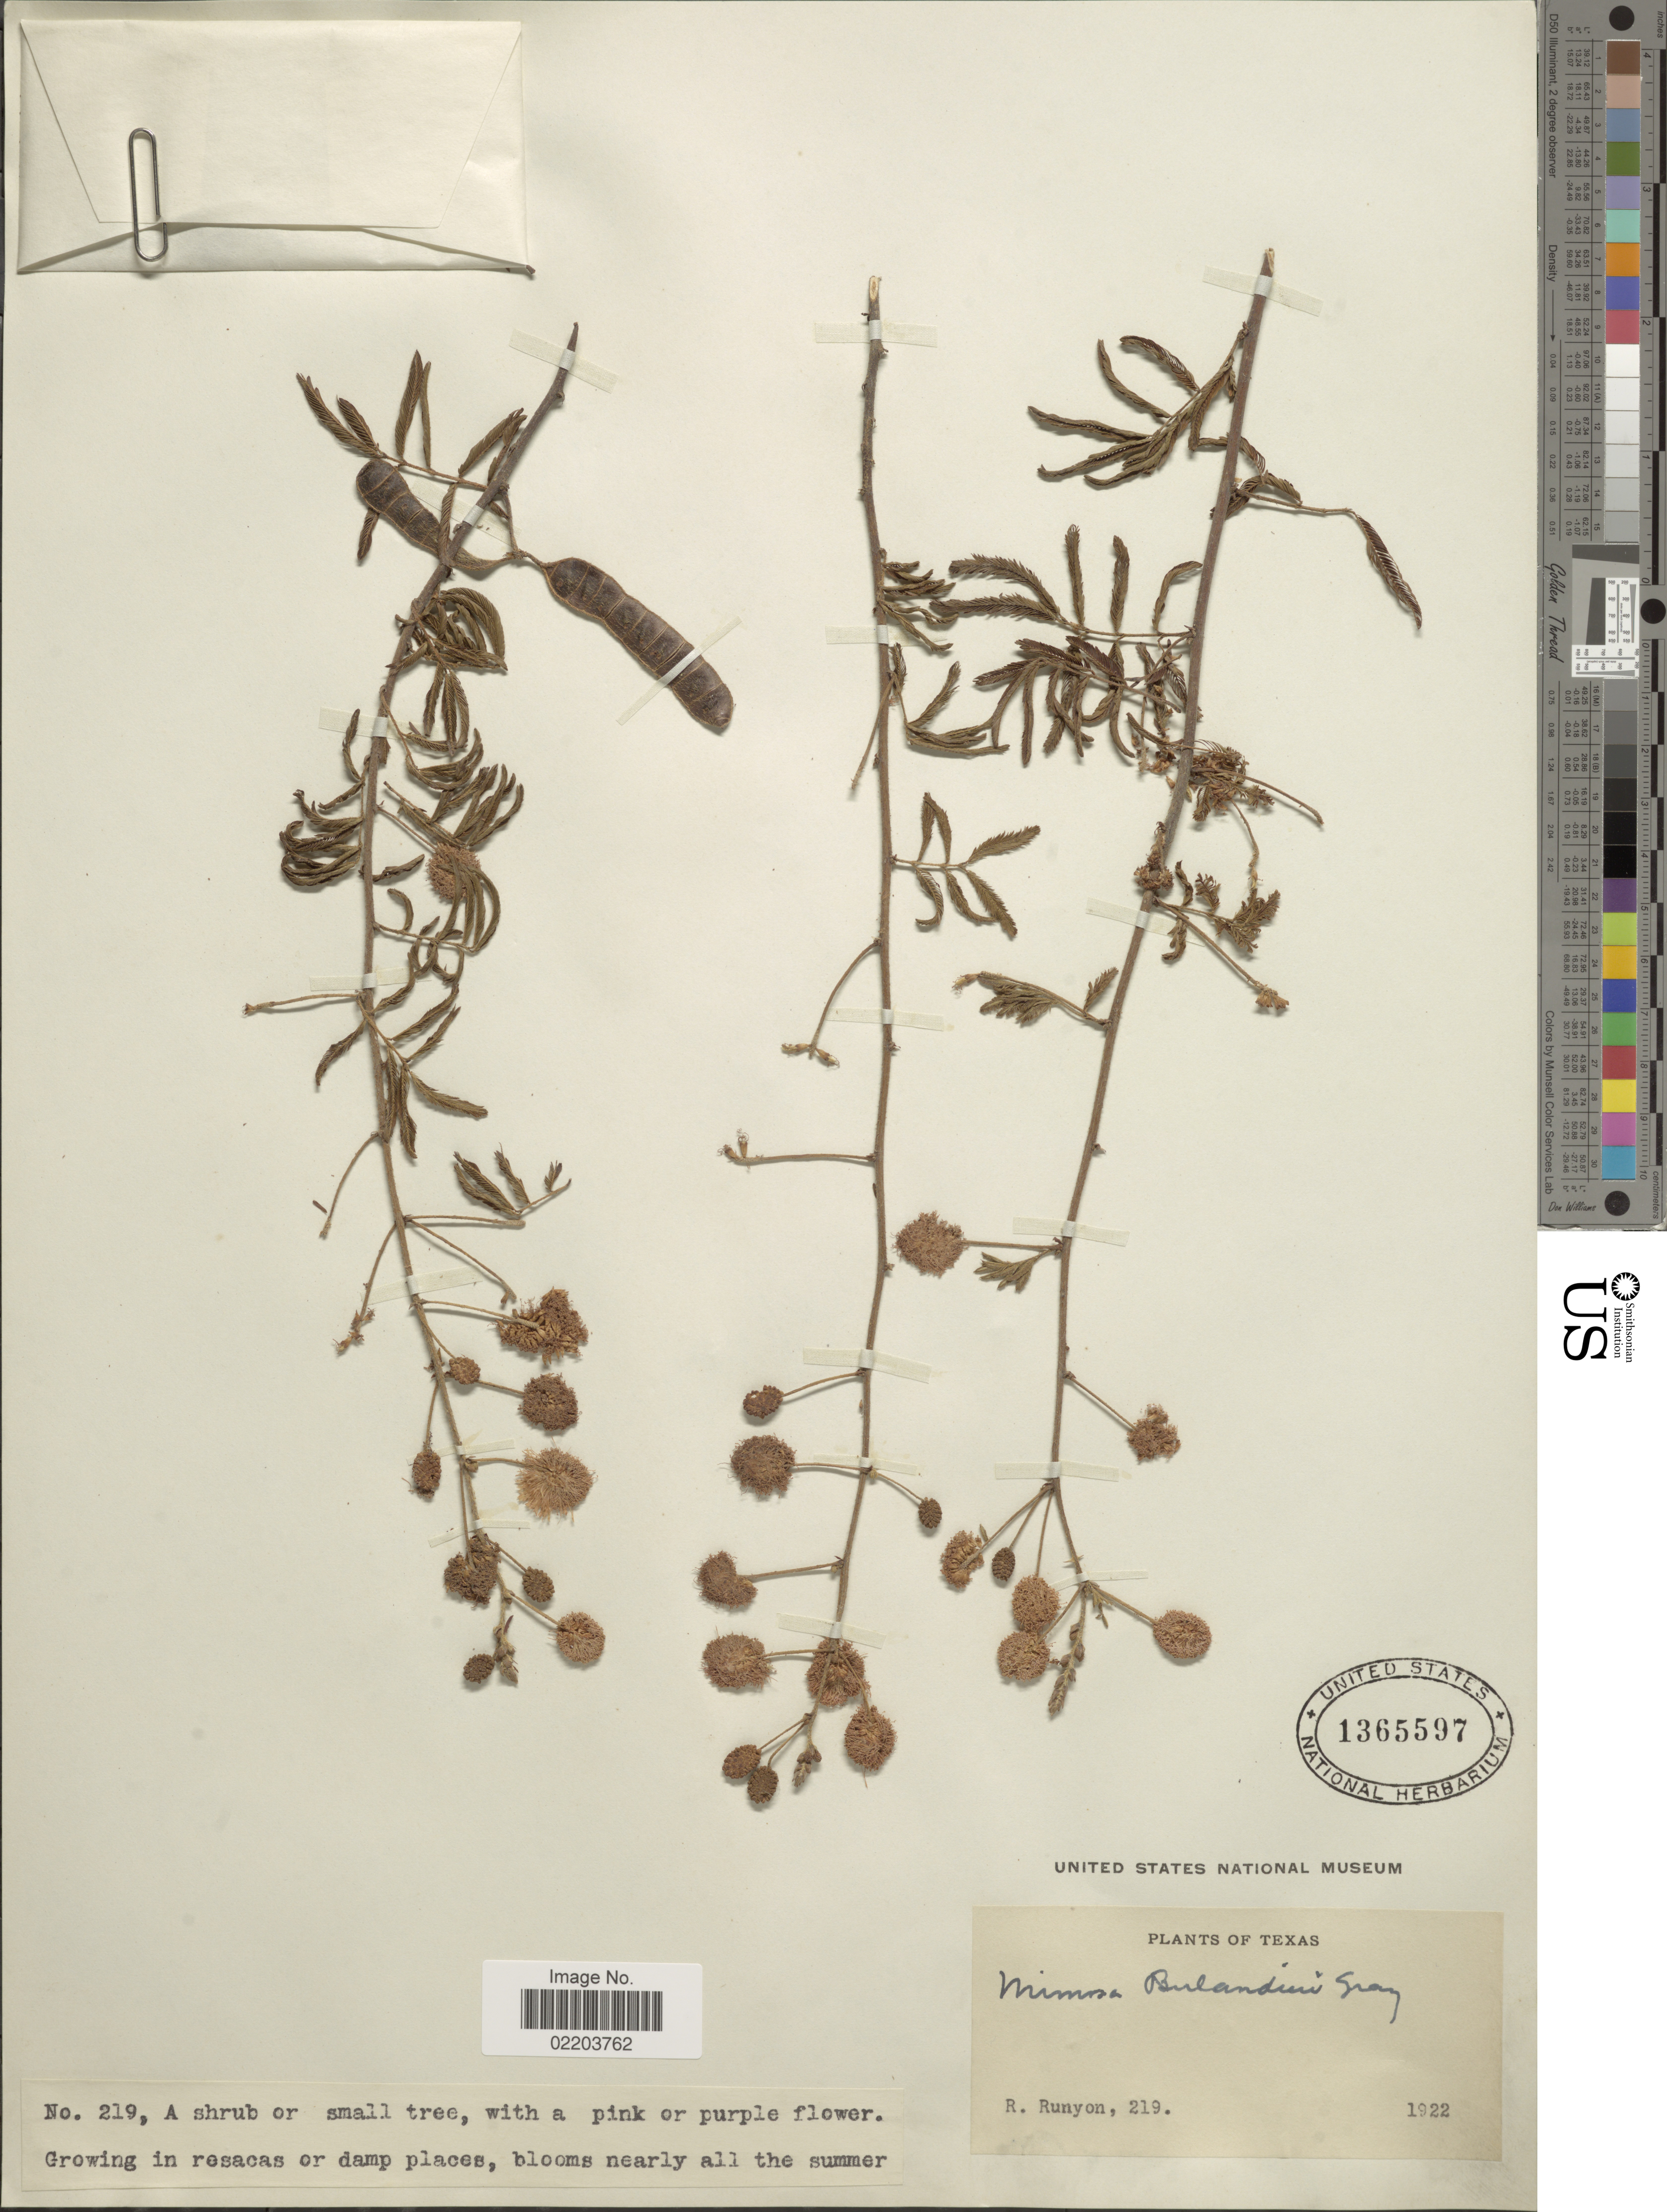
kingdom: Plantae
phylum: Tracheophyta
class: Magnoliopsida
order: Fabales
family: Fabaceae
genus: Mimosa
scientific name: Mimosa pigra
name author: L.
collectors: R. Runyon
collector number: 219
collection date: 1922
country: United States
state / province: Texas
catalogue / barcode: US 1365597